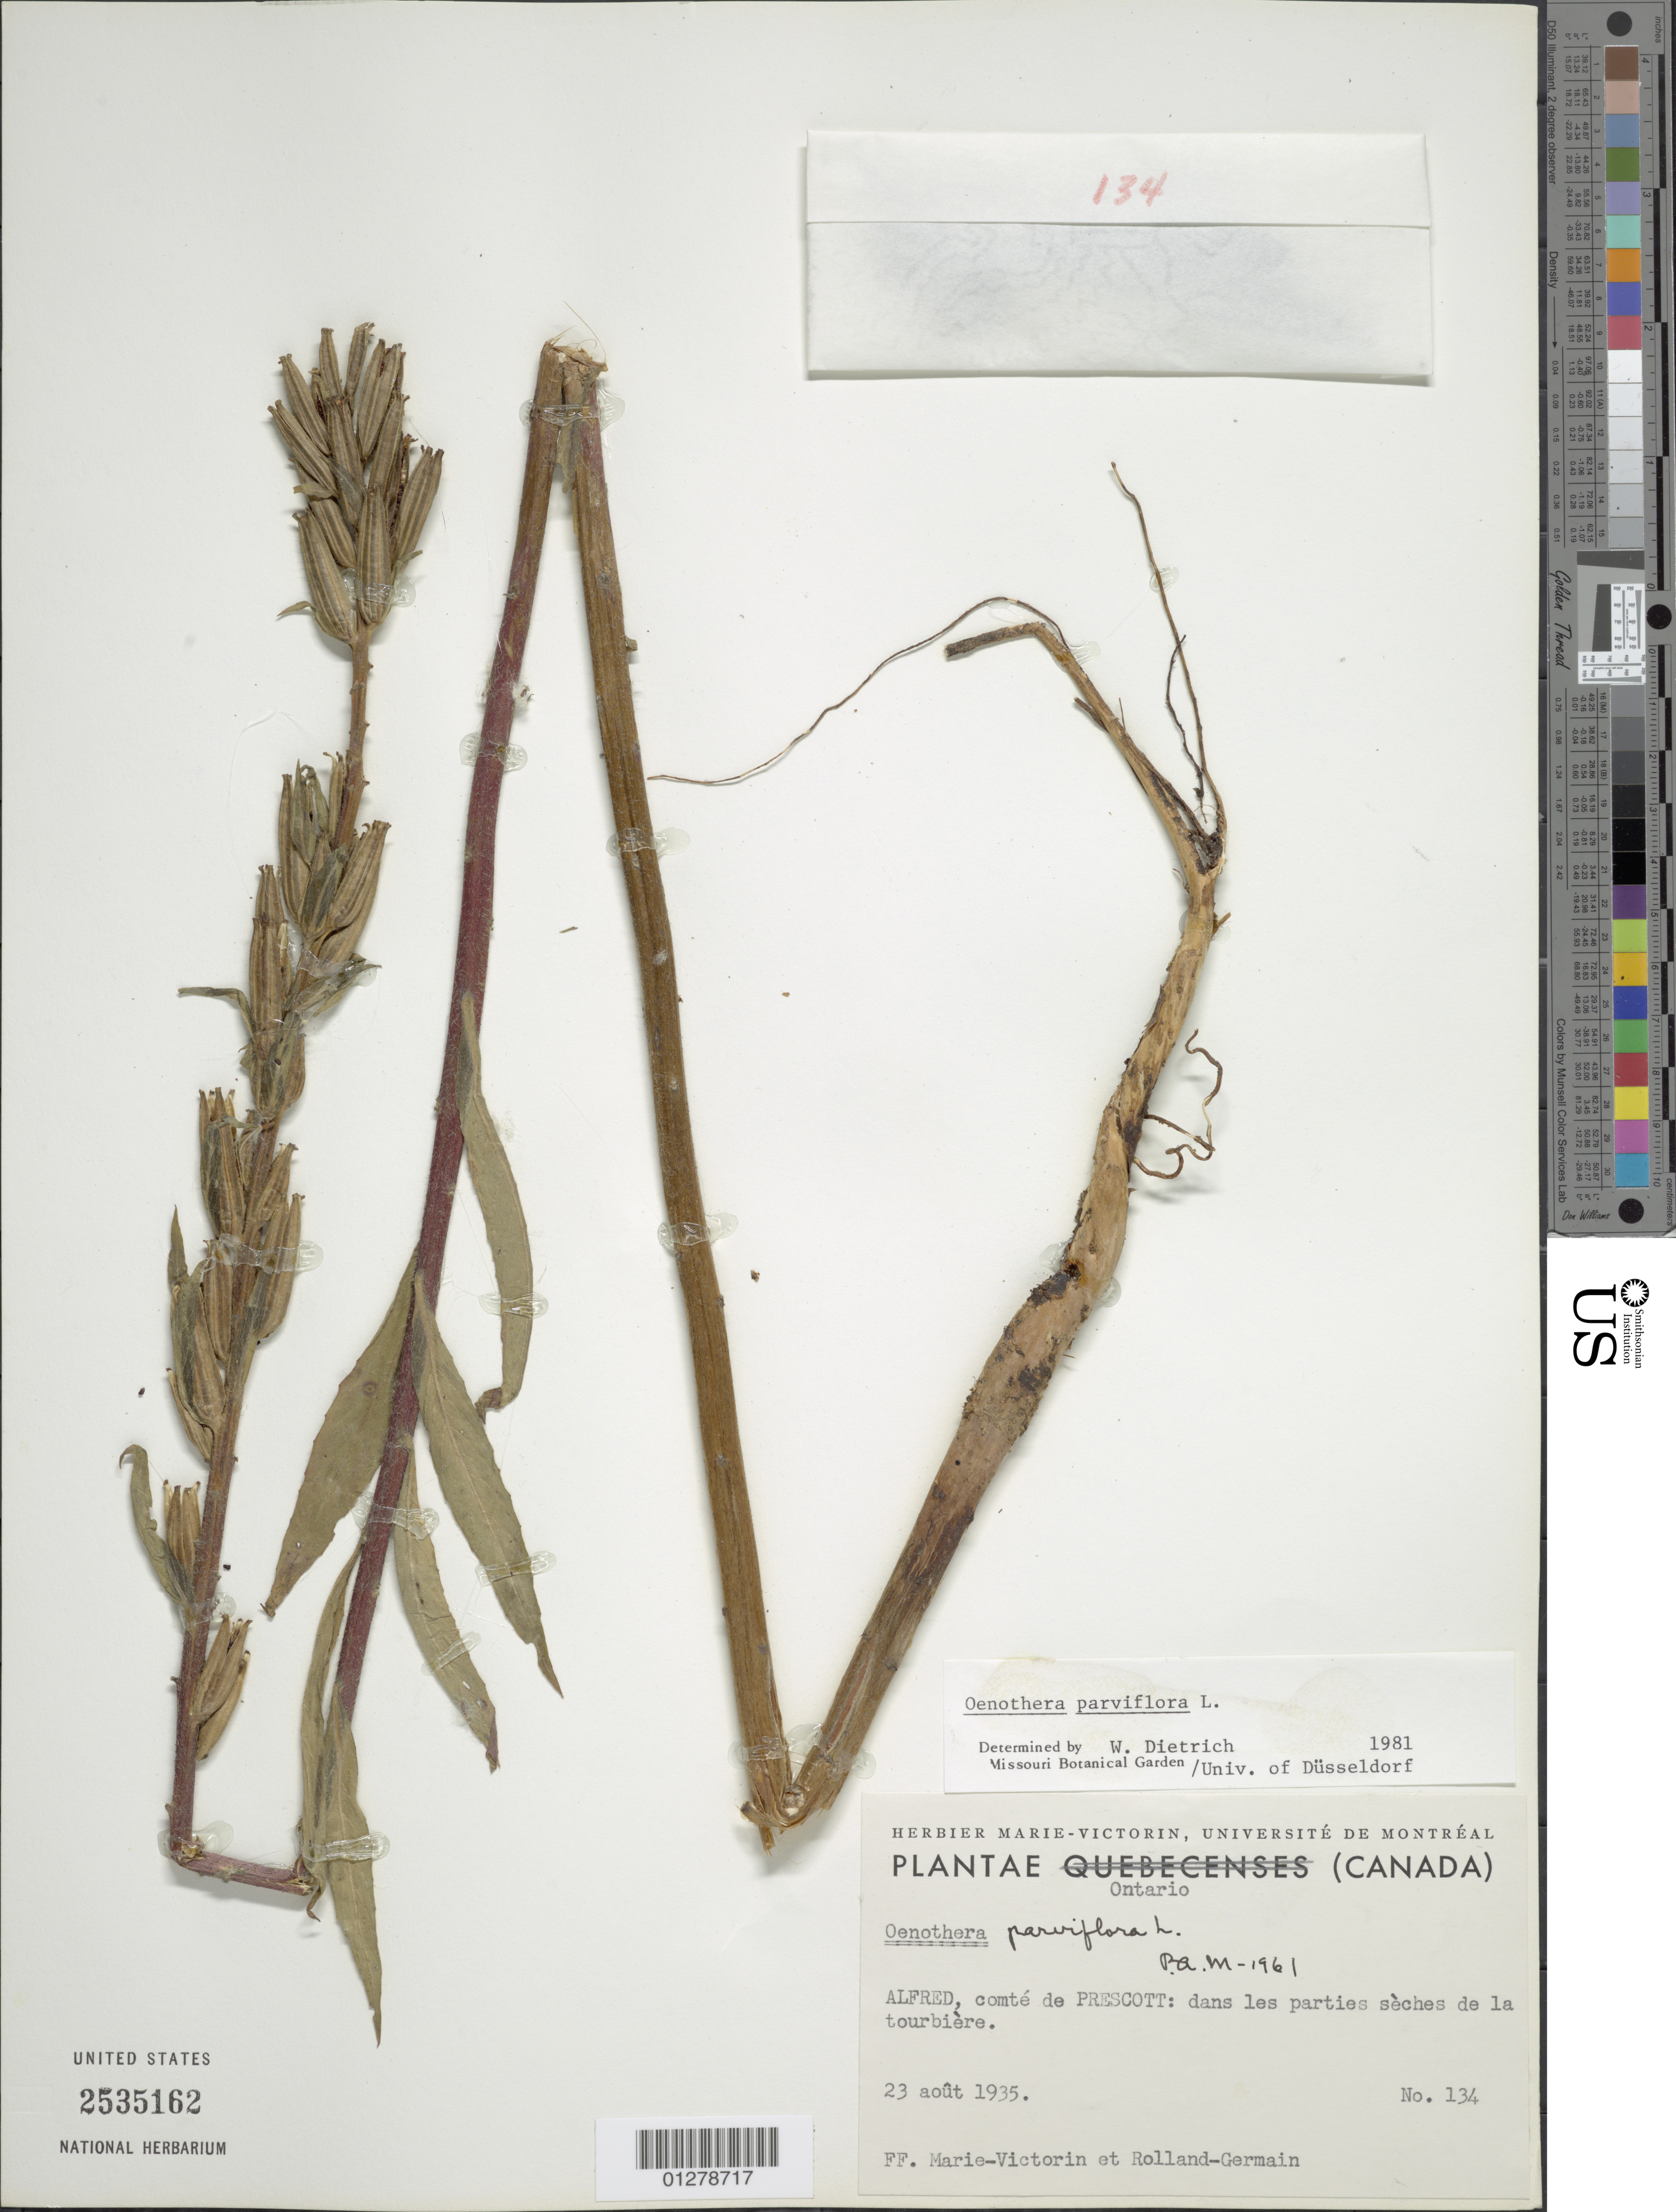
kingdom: Plantae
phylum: Tracheophyta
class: Magnoliopsida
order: Myrtales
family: Onagraceae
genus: Oenothera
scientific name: Oenothera parviflora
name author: L.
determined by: Dietrich, W.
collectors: Fr. Marie-Victorin & Rolland-Germain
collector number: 134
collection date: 1935-08-23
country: Canada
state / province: Quebec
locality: Alfred, comte de Prescott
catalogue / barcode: US 2535162